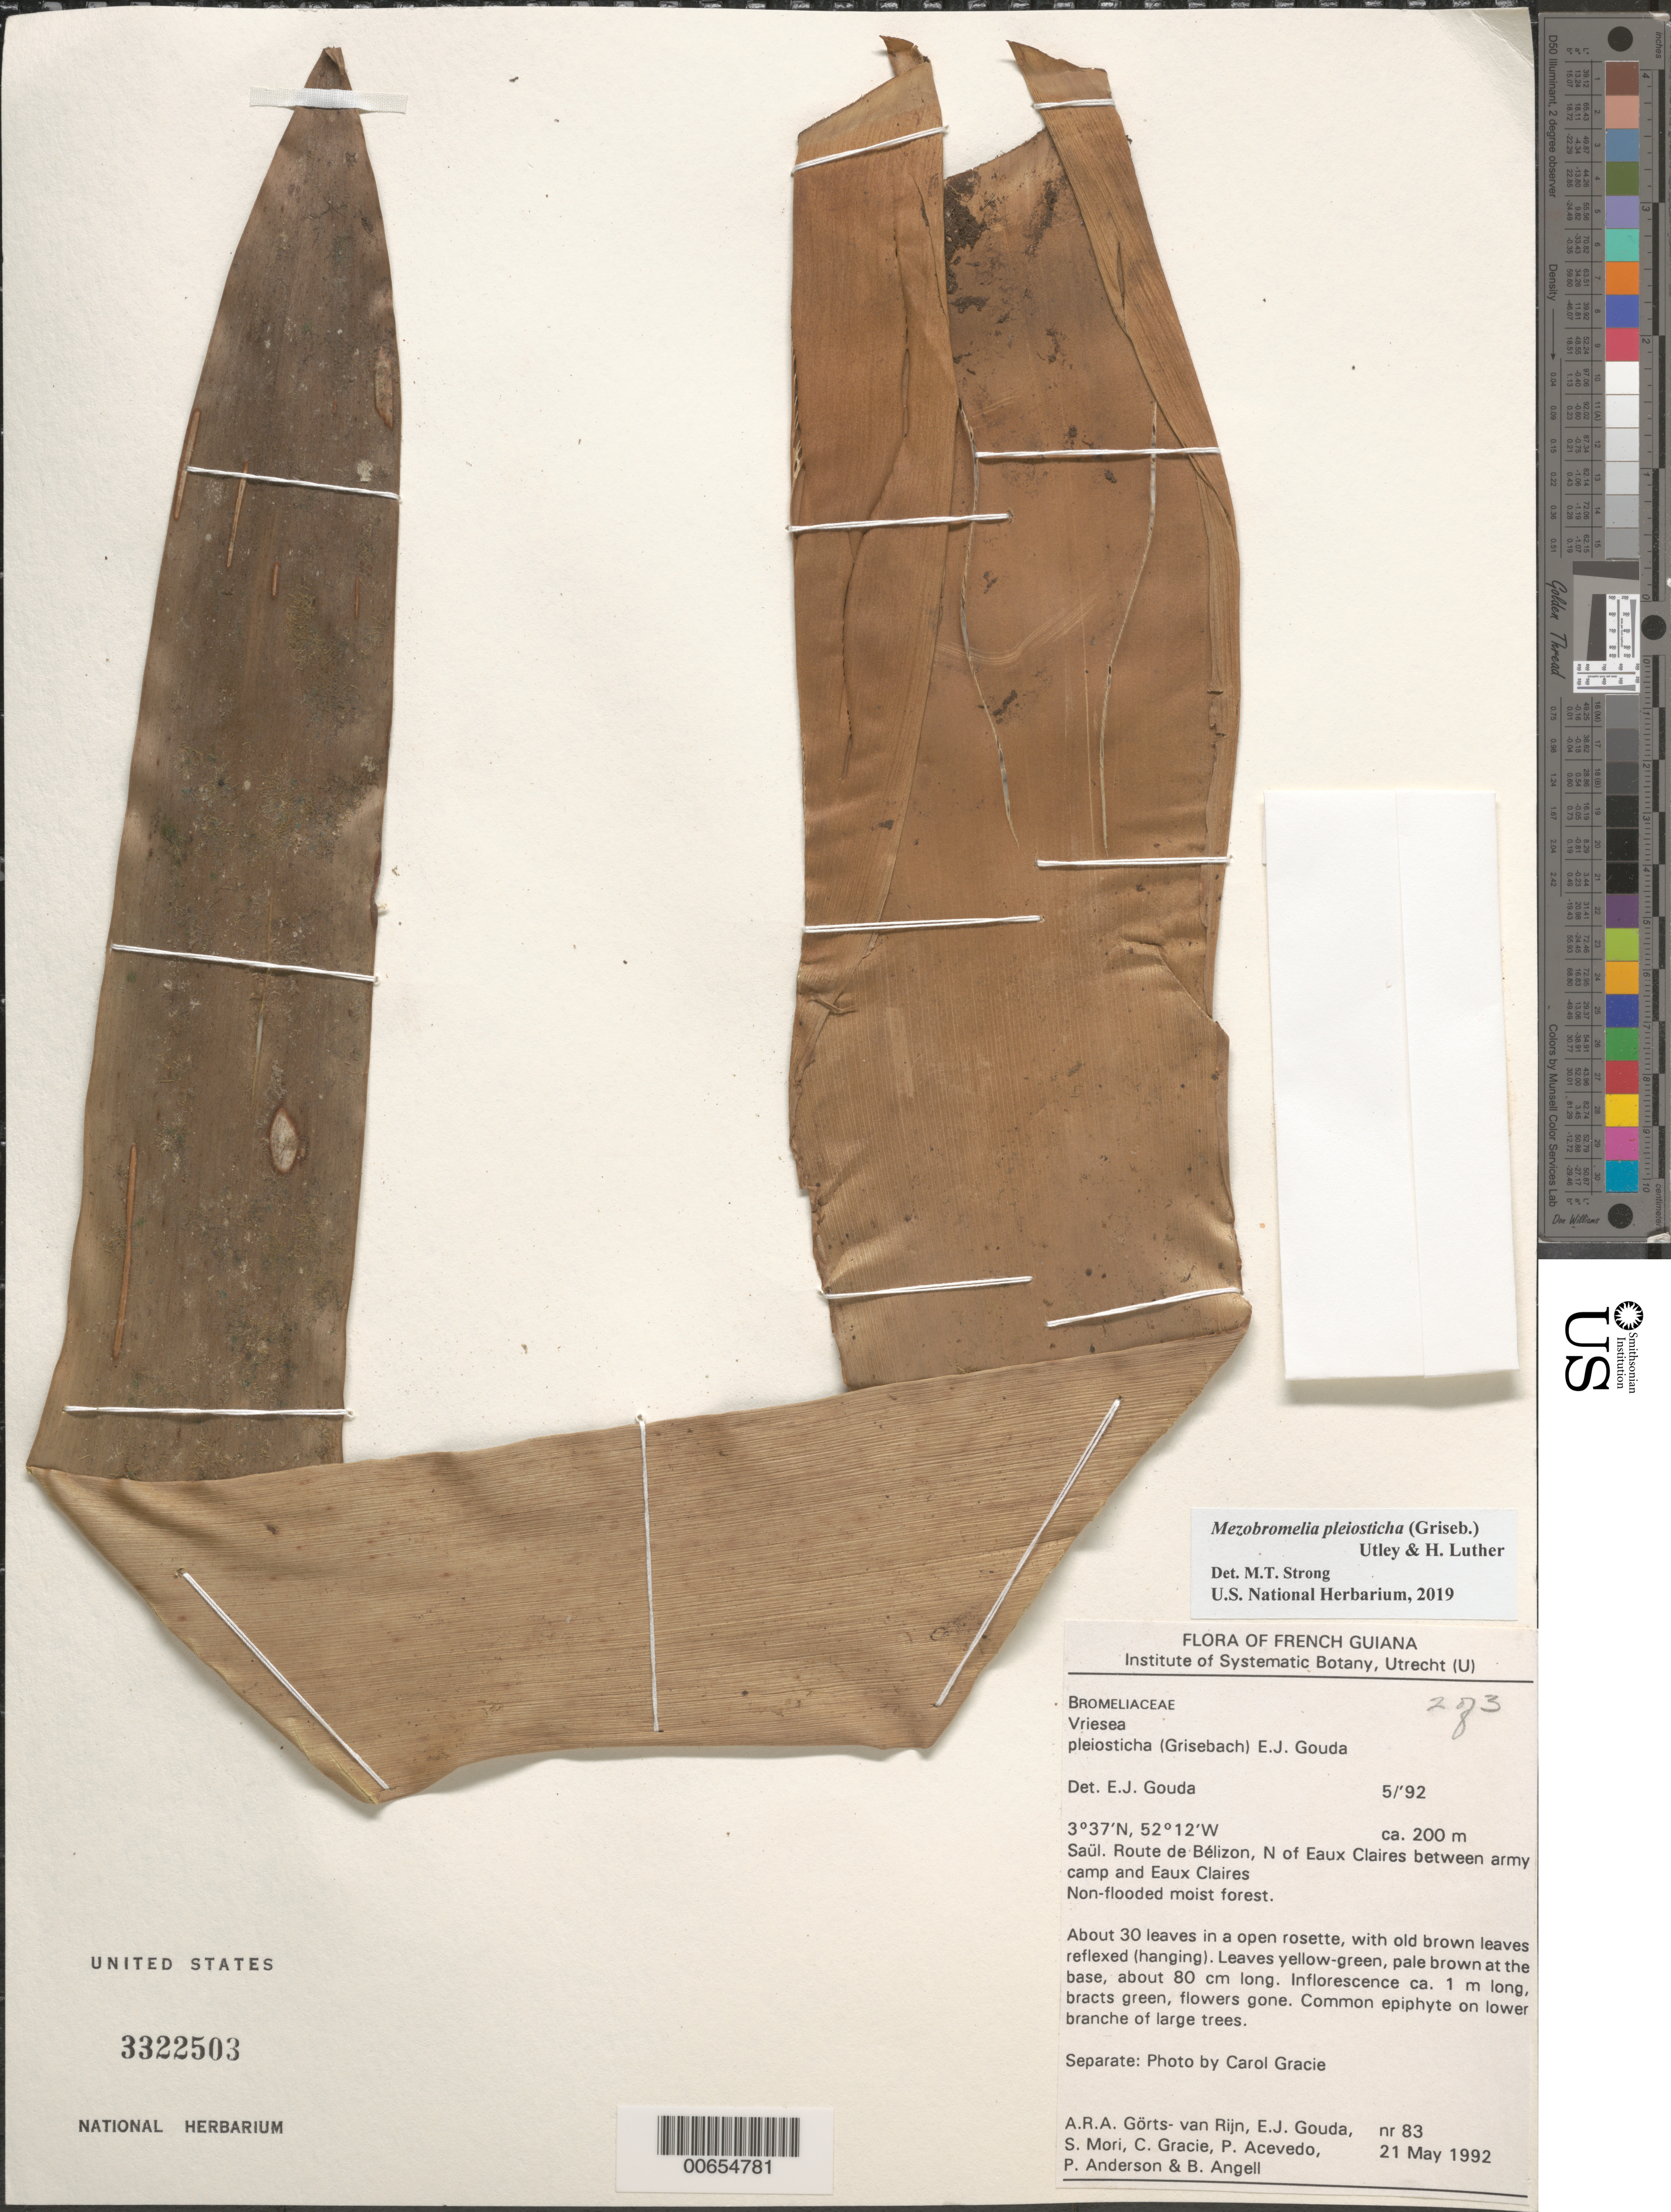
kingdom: Plantae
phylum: Tracheophyta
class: Liliopsida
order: Poales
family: Bromeliaceae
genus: Mezobromelia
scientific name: Mezobromelia pleiosticha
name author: (Griseb.) Utley & H. Luther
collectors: A. .R. A. Görts-van Rijn, E. J. Gouda, S. Mori, C. A. Gracie & et al.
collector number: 83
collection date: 1992-05-21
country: French Guiana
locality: Saül. Route de Bélizon, N of Eaux Claires between army and Eaux Claires.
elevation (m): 200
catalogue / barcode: US 3322503